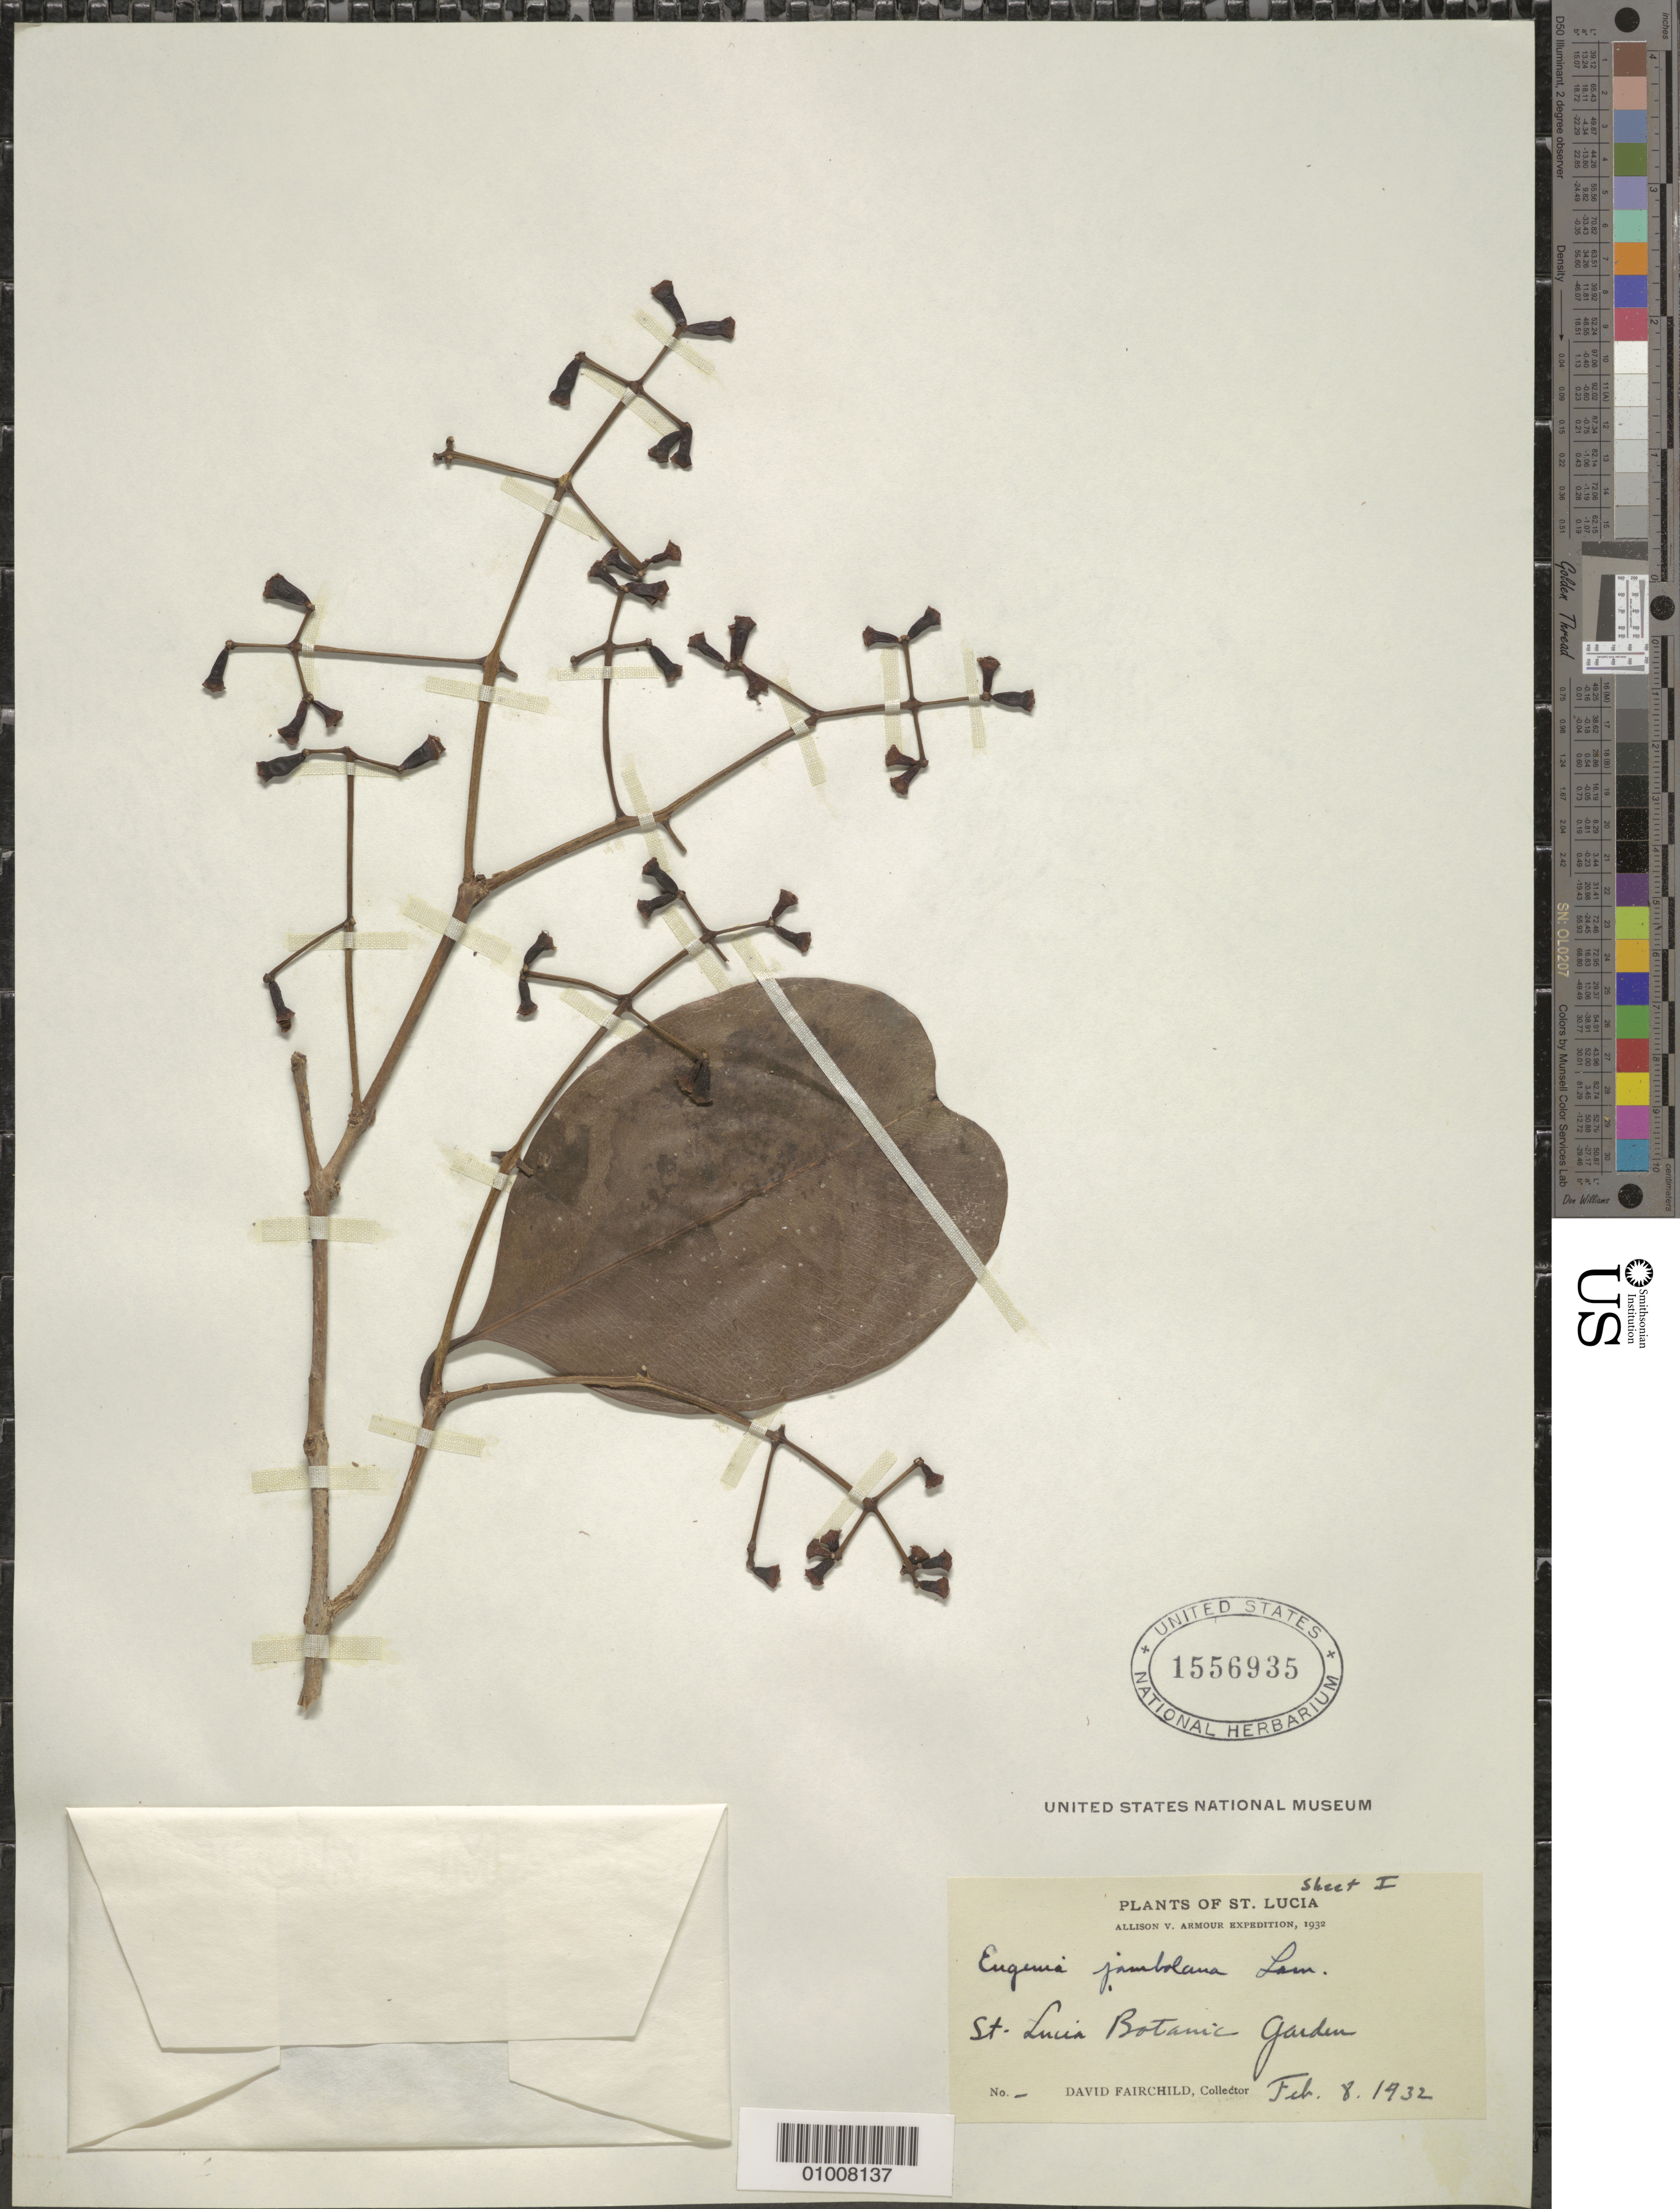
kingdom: Plantae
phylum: Tracheophyta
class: Magnoliopsida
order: Myrtales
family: Myrtaceae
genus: Syzygium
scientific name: Syzygium cumini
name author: (L.) Skeels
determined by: Strong, Mark T., (BOT), Smithsonian Institution - National Museum of Natural History (UNITED STATES)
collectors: D. Fairchild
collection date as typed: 08 Feb 1932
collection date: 1932-02-08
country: St. Lucia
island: St. Lucia I.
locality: St. Lucia Botanic Garden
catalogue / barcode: US 1556935